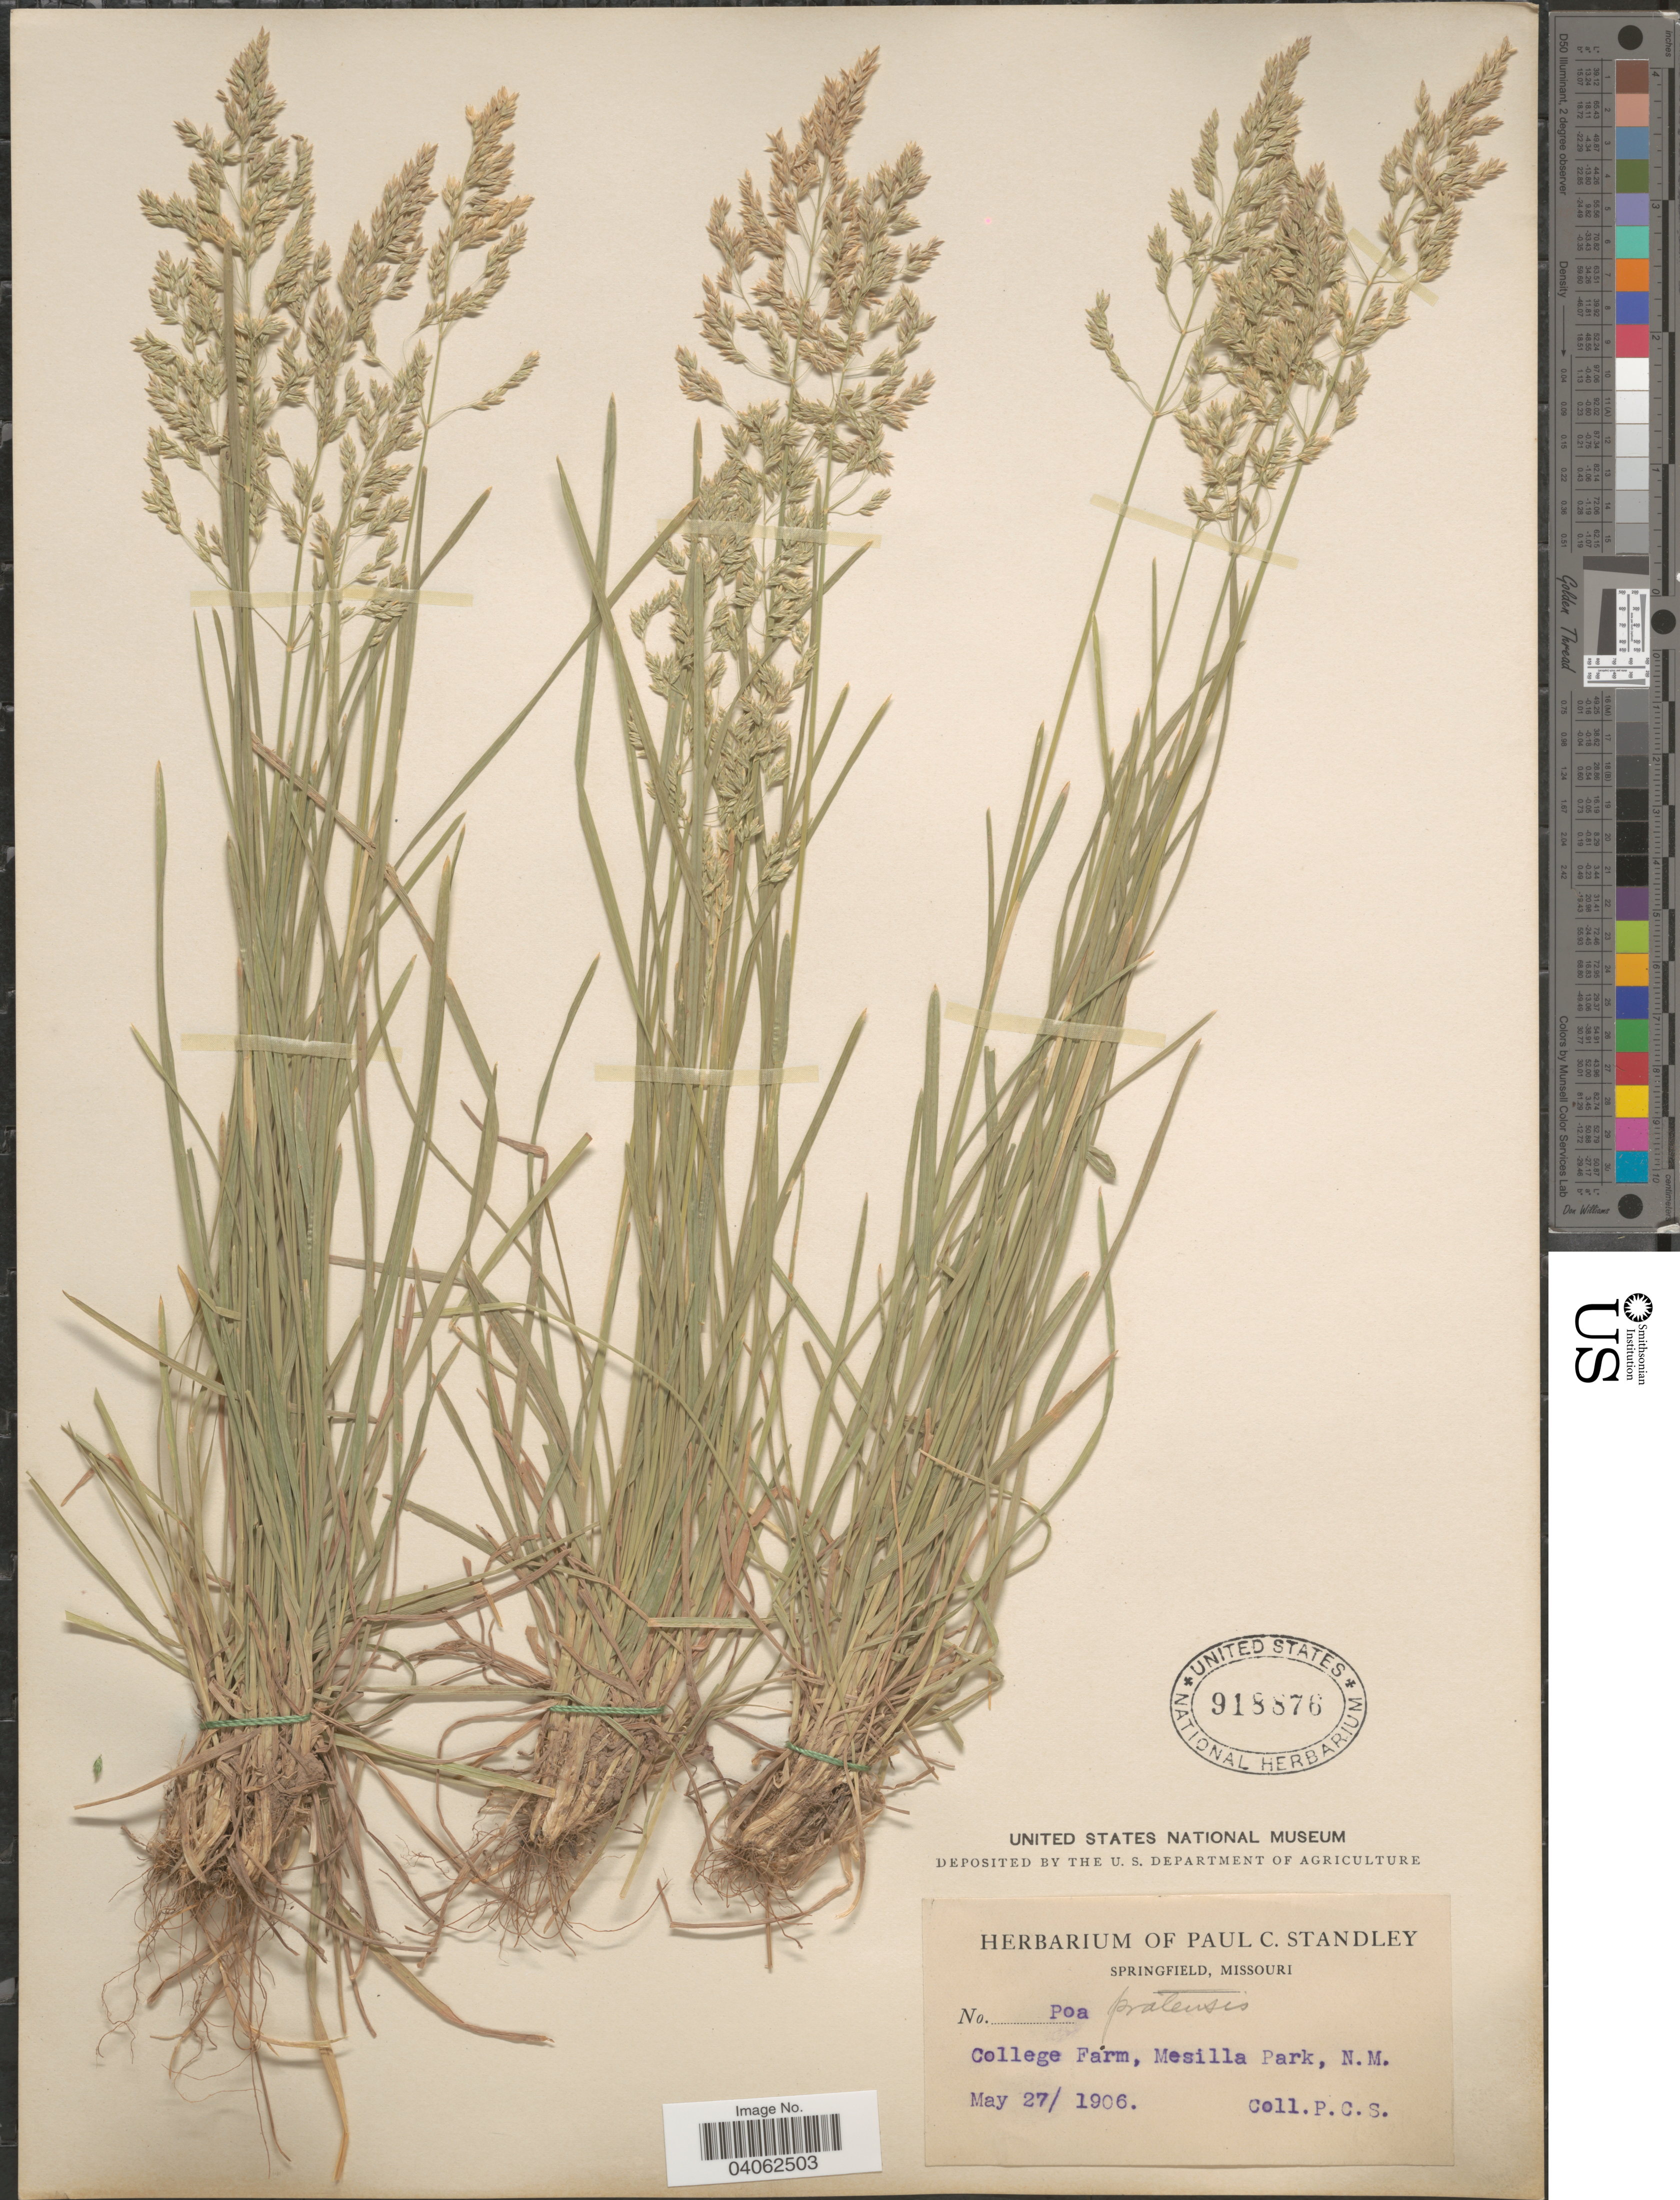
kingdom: Plantae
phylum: Tracheophyta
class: Liliopsida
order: Poales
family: Poaceae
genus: Poa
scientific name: Poa pratensis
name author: L.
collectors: P. C. Standley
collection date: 1906-05-27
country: United States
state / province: New Mexico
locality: College Farm, Mesilla Park.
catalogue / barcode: US 918876